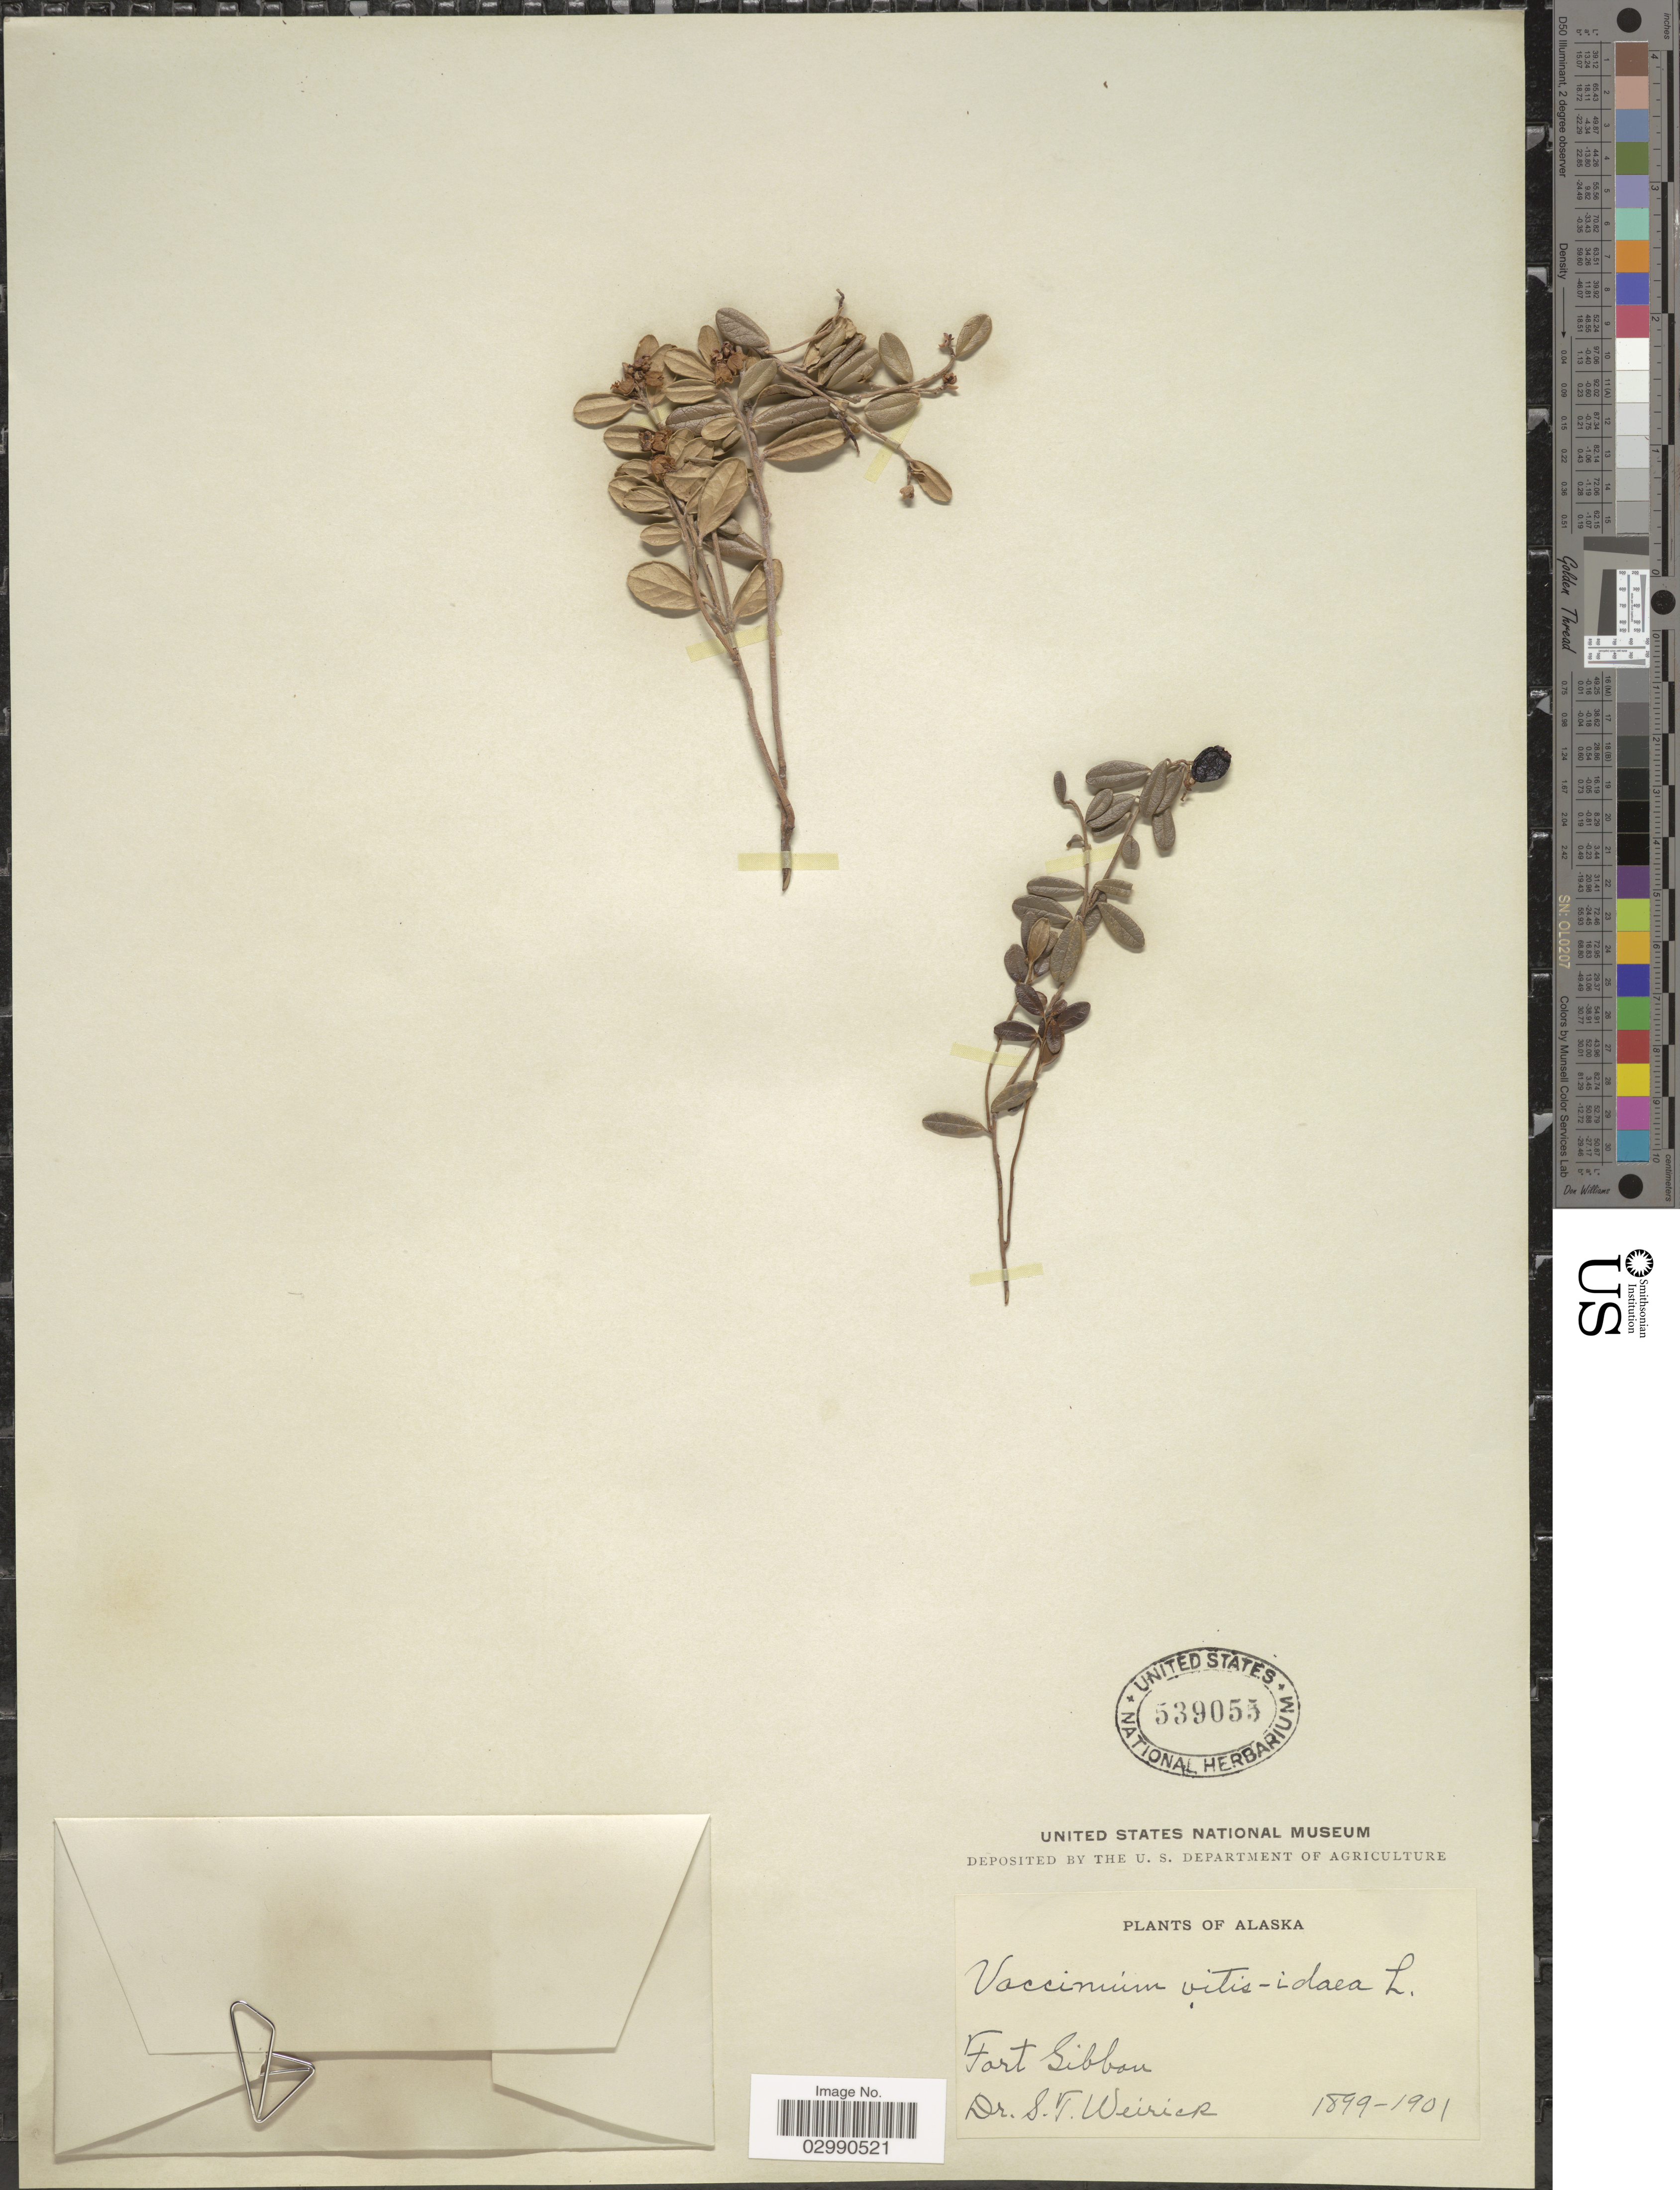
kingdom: Plantae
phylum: Tracheophyta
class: Magnoliopsida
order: Ericales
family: Ericaceae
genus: Vaccinium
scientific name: Vaccinium vitis-idaea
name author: L.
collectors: S. Weirick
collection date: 1899/1901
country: United States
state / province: Alaska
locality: Fort Gibbon.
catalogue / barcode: US 539055